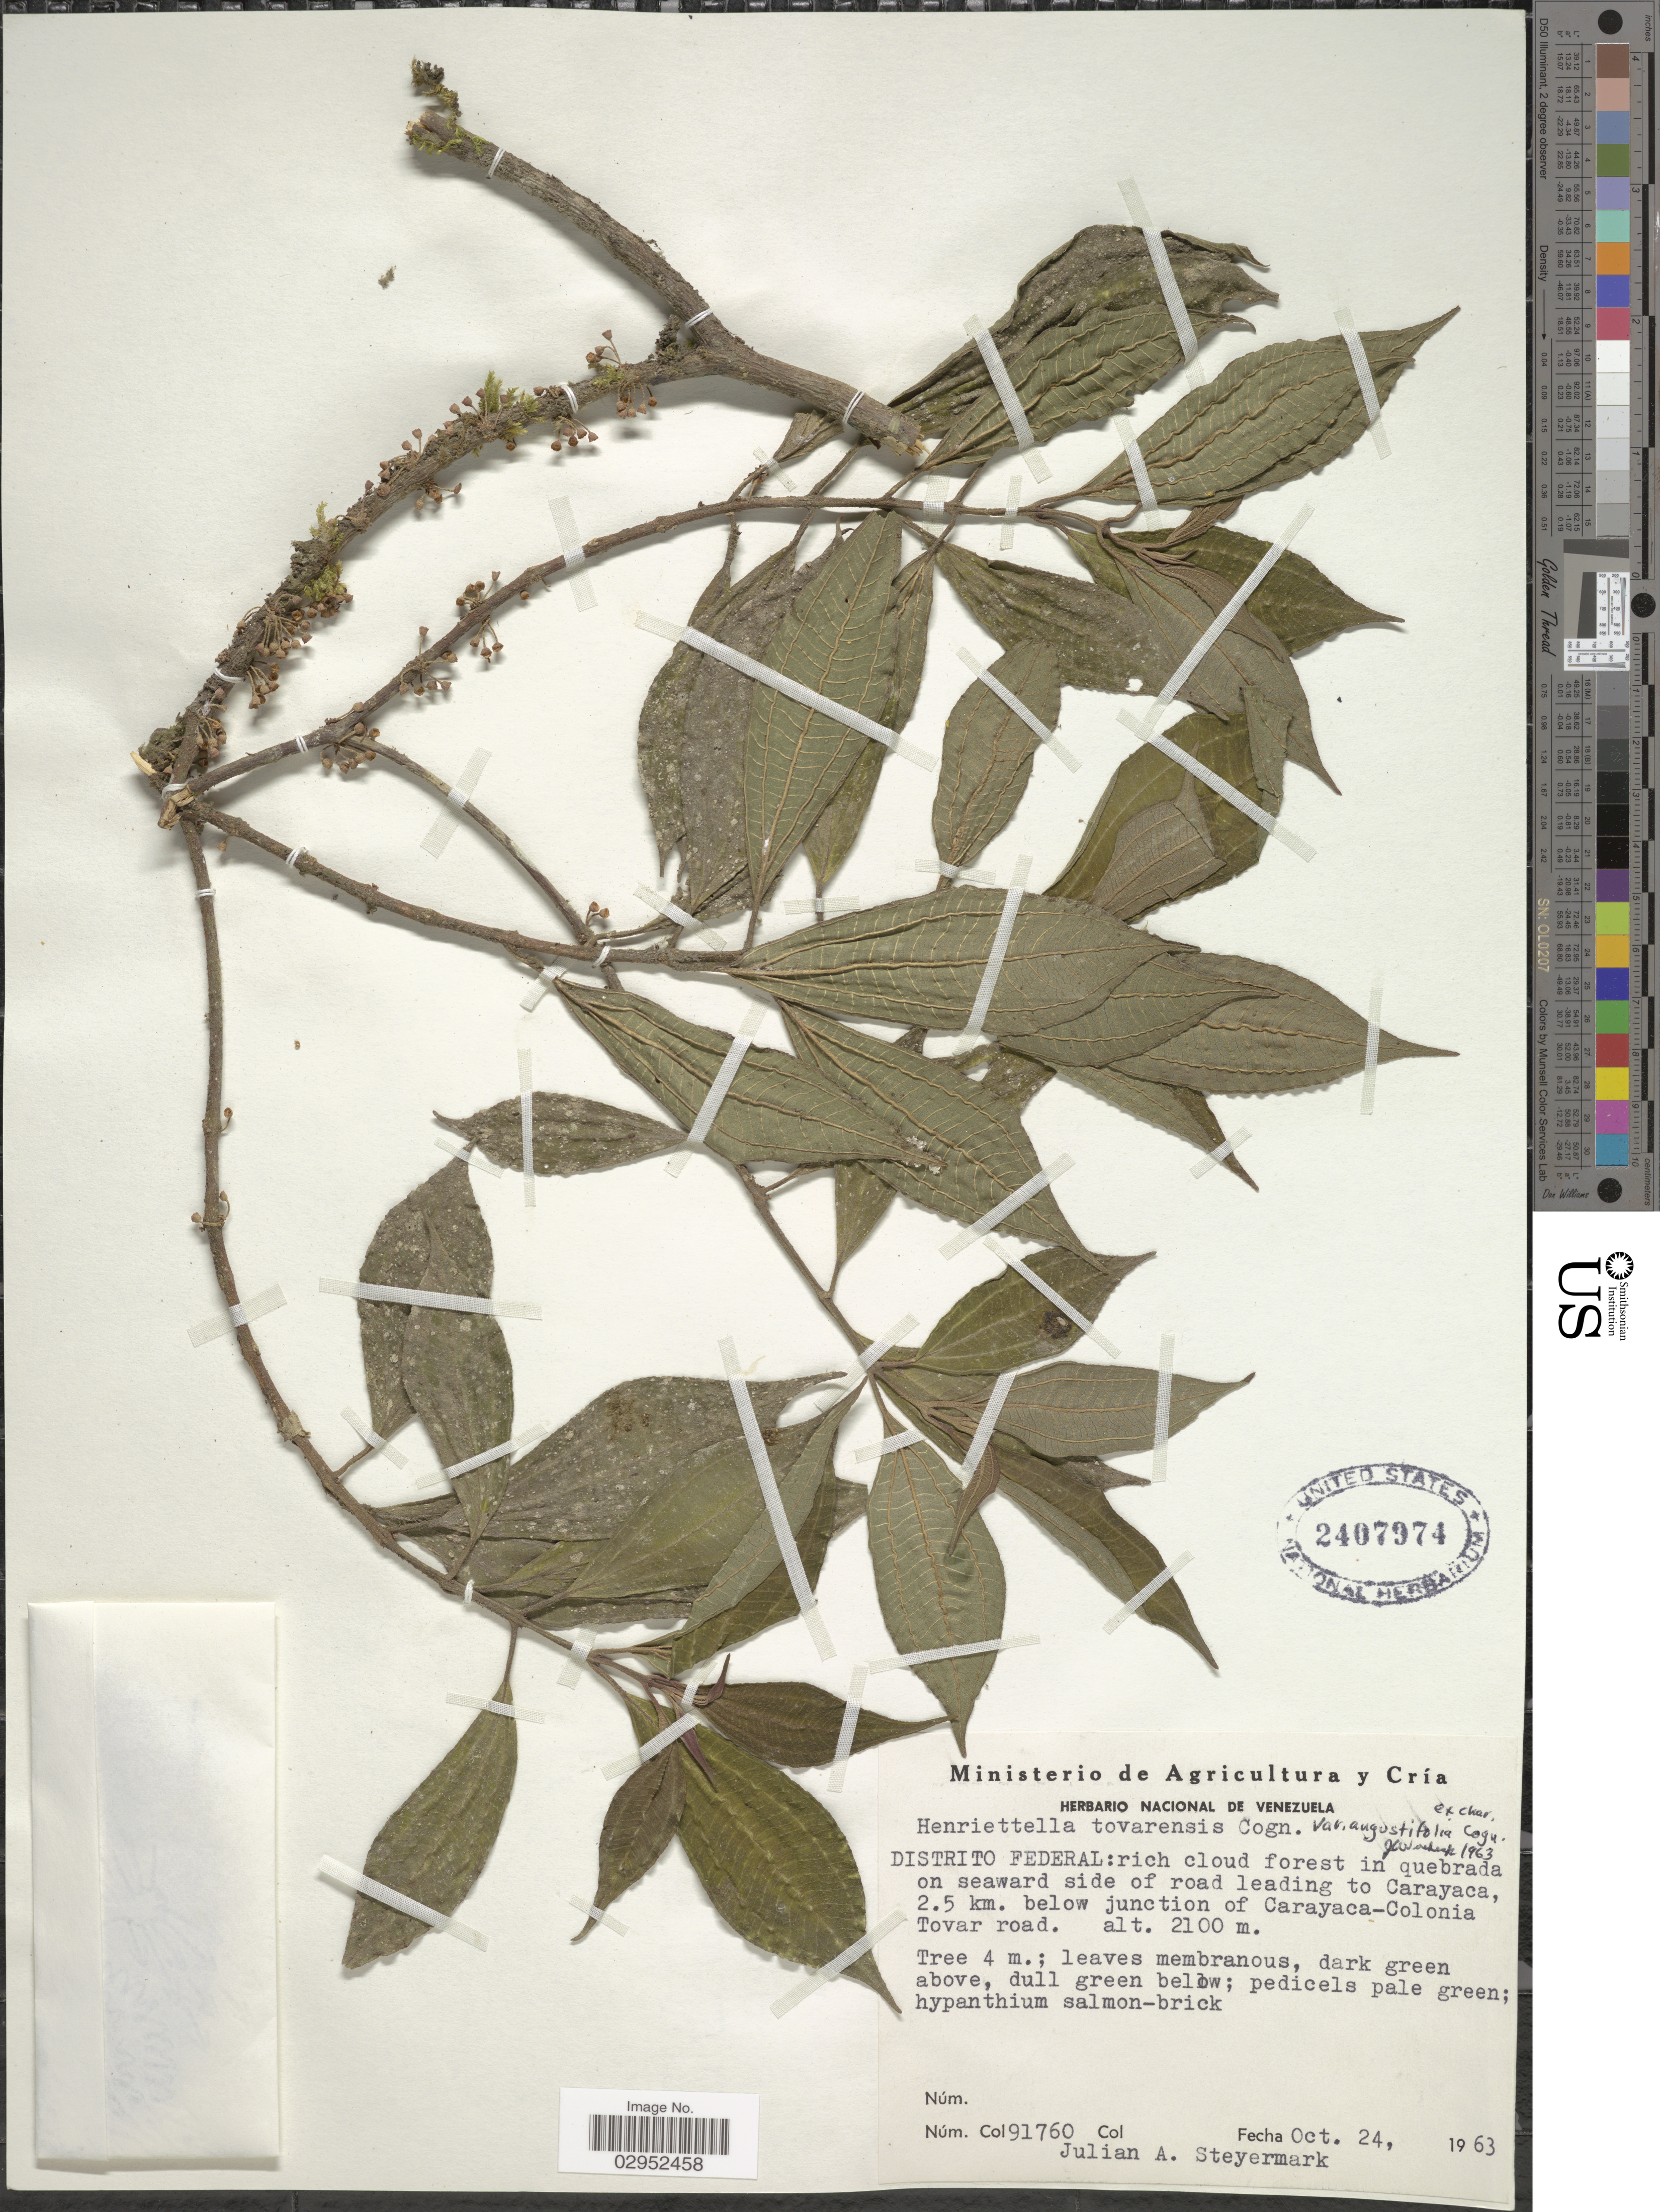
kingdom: Plantae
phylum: Tracheophyta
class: Magnoliopsida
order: Myrtales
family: Melastomataceae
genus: Henriettea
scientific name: Henriettea tovarensis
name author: (Cogn.) Penneys et al.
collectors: J. Steyermark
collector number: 91760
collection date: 1963-10-24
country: Venezuela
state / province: Distrito Federal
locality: Distrito Federal: rich cloud forest in quebrada on seaward side of road leading to Carayaca, 2.5 km. below junction of Carayaca-Colonia Tovar road.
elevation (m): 2100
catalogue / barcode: US 2407974